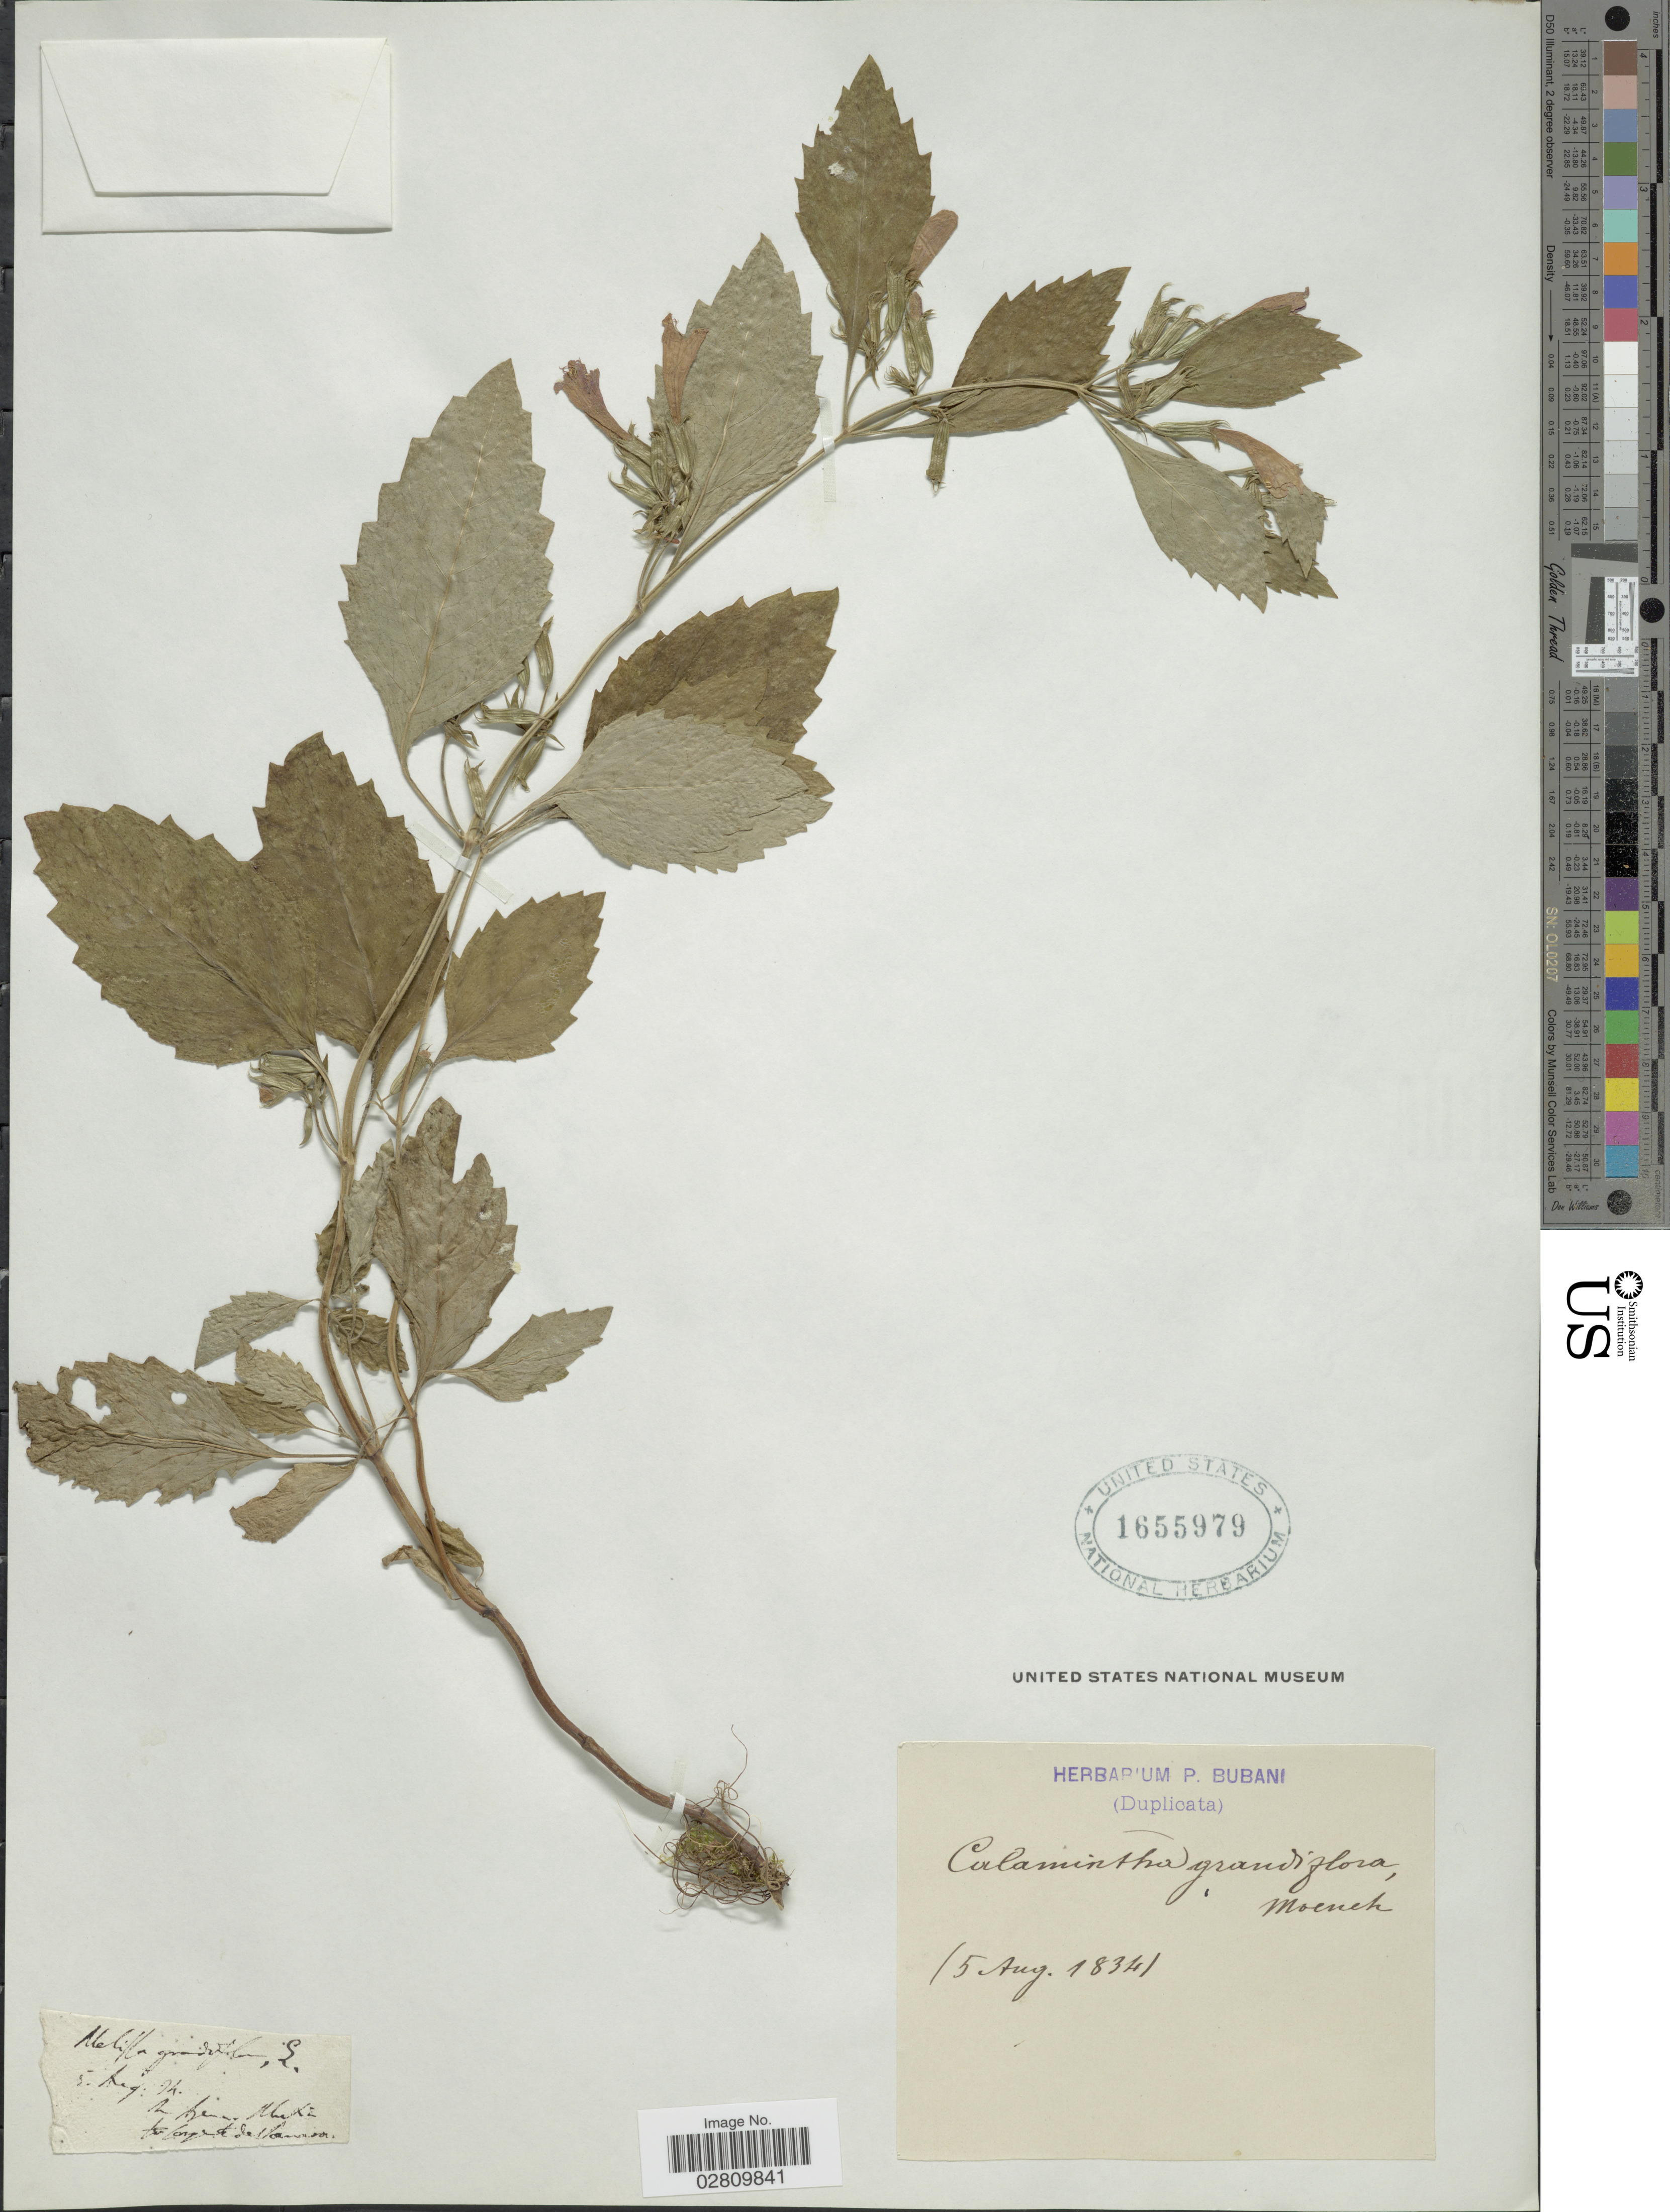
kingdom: Plantae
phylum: Tracheophyta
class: Magnoliopsida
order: Lamiales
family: Lamiaceae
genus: Calamintha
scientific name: Calamintha grandiflora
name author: (L.) Moench.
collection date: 1834-08-15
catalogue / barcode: US 1655979